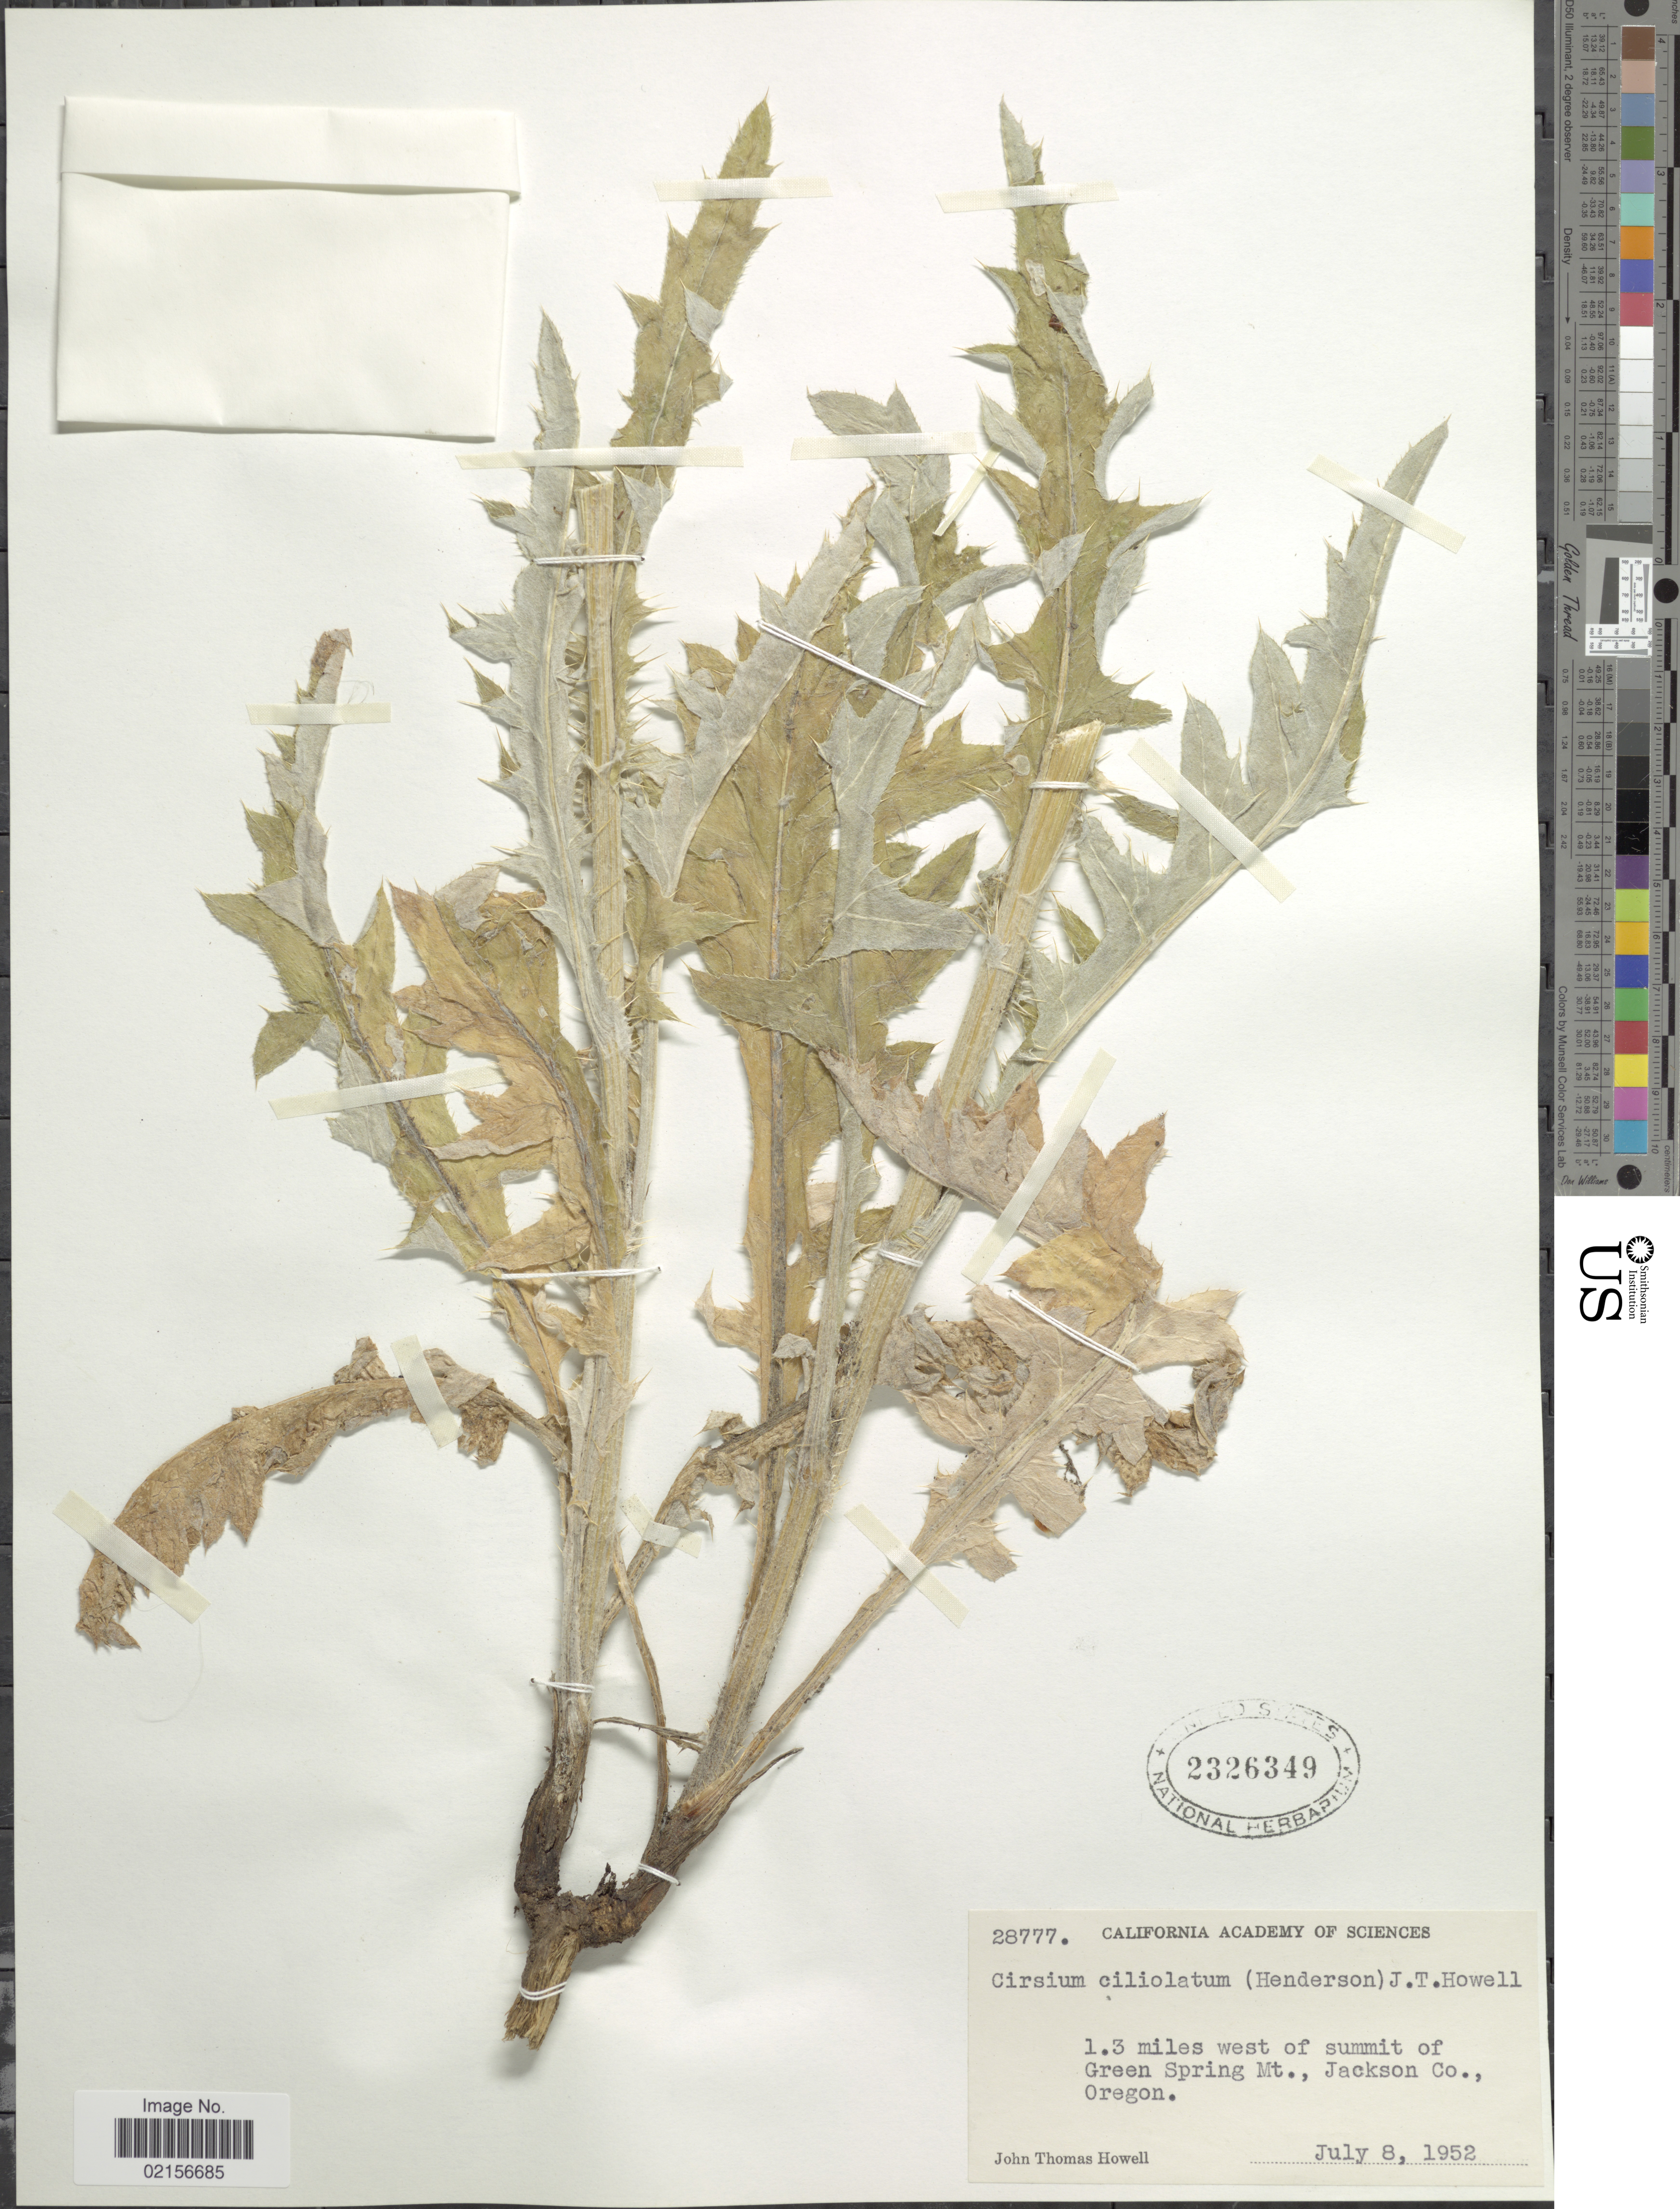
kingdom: Plantae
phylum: Tracheophyta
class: Magnoliopsida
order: Asterales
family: Asteraceae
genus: Cirsium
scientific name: Cirsium ciliolatum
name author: (L.F. Hend.) J.T. Howell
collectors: J. T. Howell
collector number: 28777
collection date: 1952-07-08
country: United States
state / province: Oregon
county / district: Jackson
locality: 1.3 miles west of summit of Green Spring Mt., Jackson Co.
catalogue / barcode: US 2326349